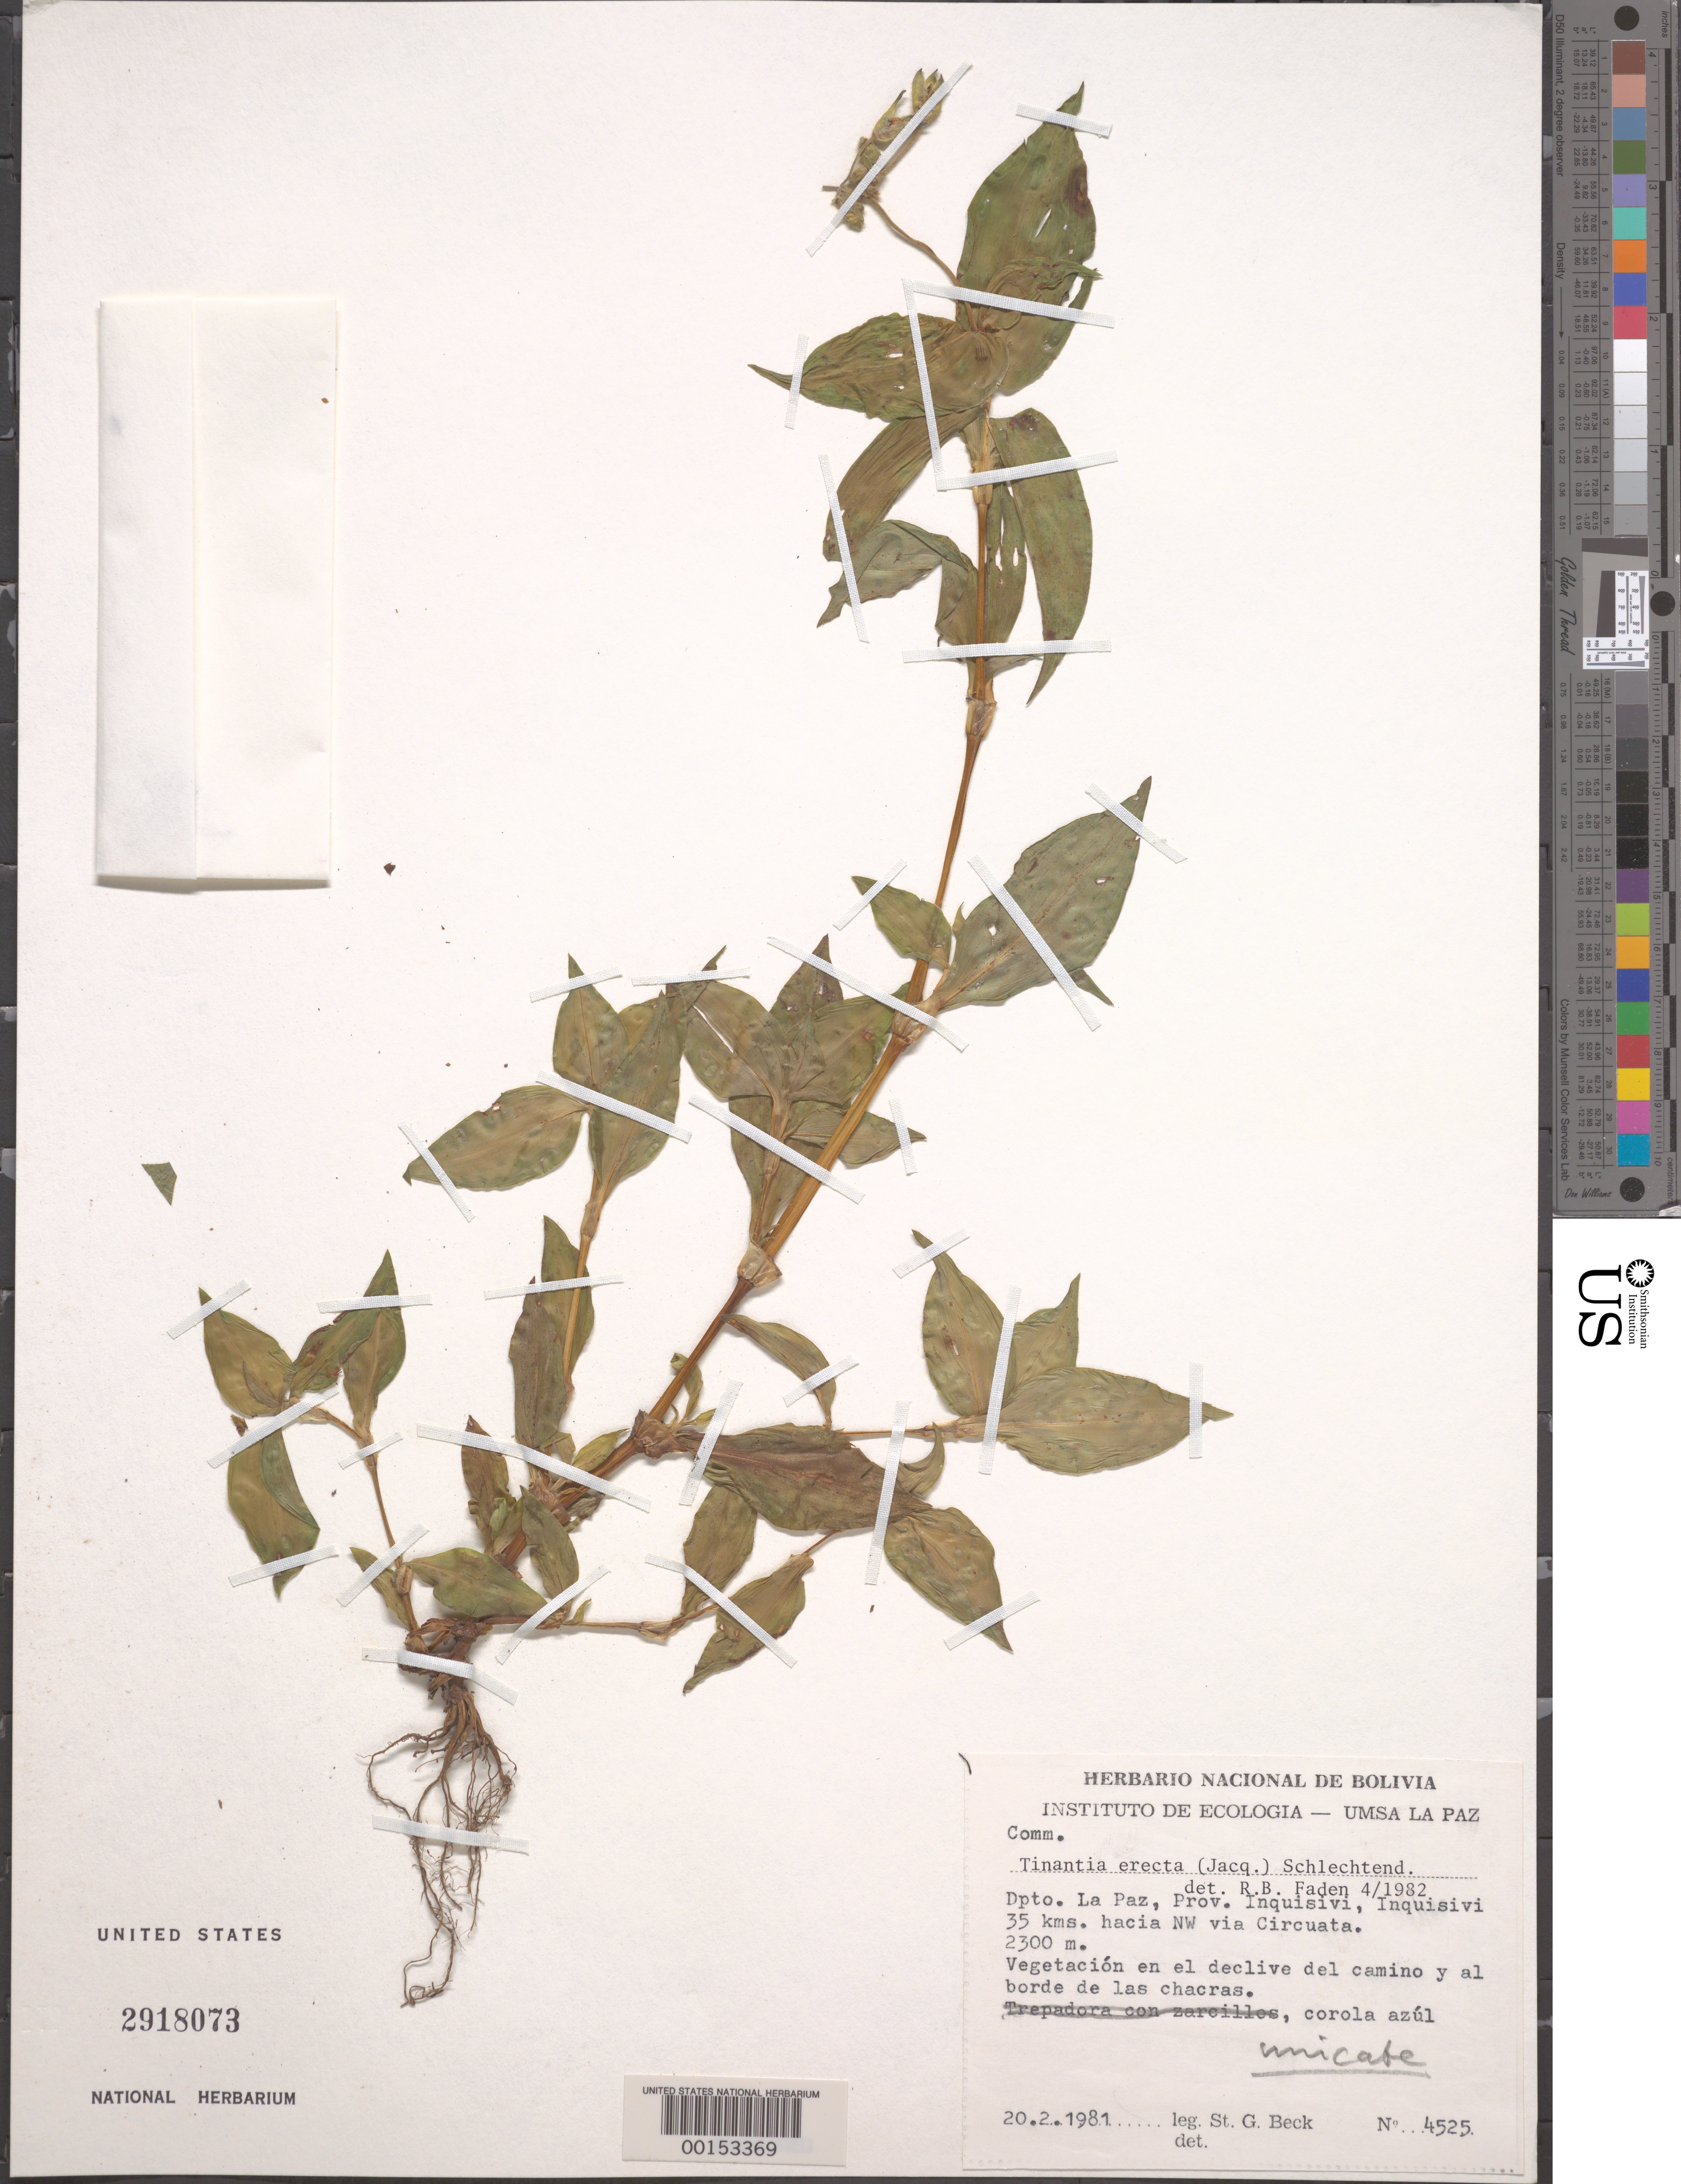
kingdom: Plantae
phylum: Tracheophyta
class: Liliopsida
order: Commelinales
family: Commelinaceae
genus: Tinantia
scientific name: Tinantia erecta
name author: (Jacq.) Fenzl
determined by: Faden, Robert B., (US), Smithsonian Institution - National Museum of Natural History (UNITED STATES)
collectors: S. G. Beck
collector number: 4525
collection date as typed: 20 Feb 1981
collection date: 1981-02-20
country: Bolivia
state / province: La Paz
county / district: Inquisivi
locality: NW of Circuata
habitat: Roadside and edge of farmland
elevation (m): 2300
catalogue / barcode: US 2918073